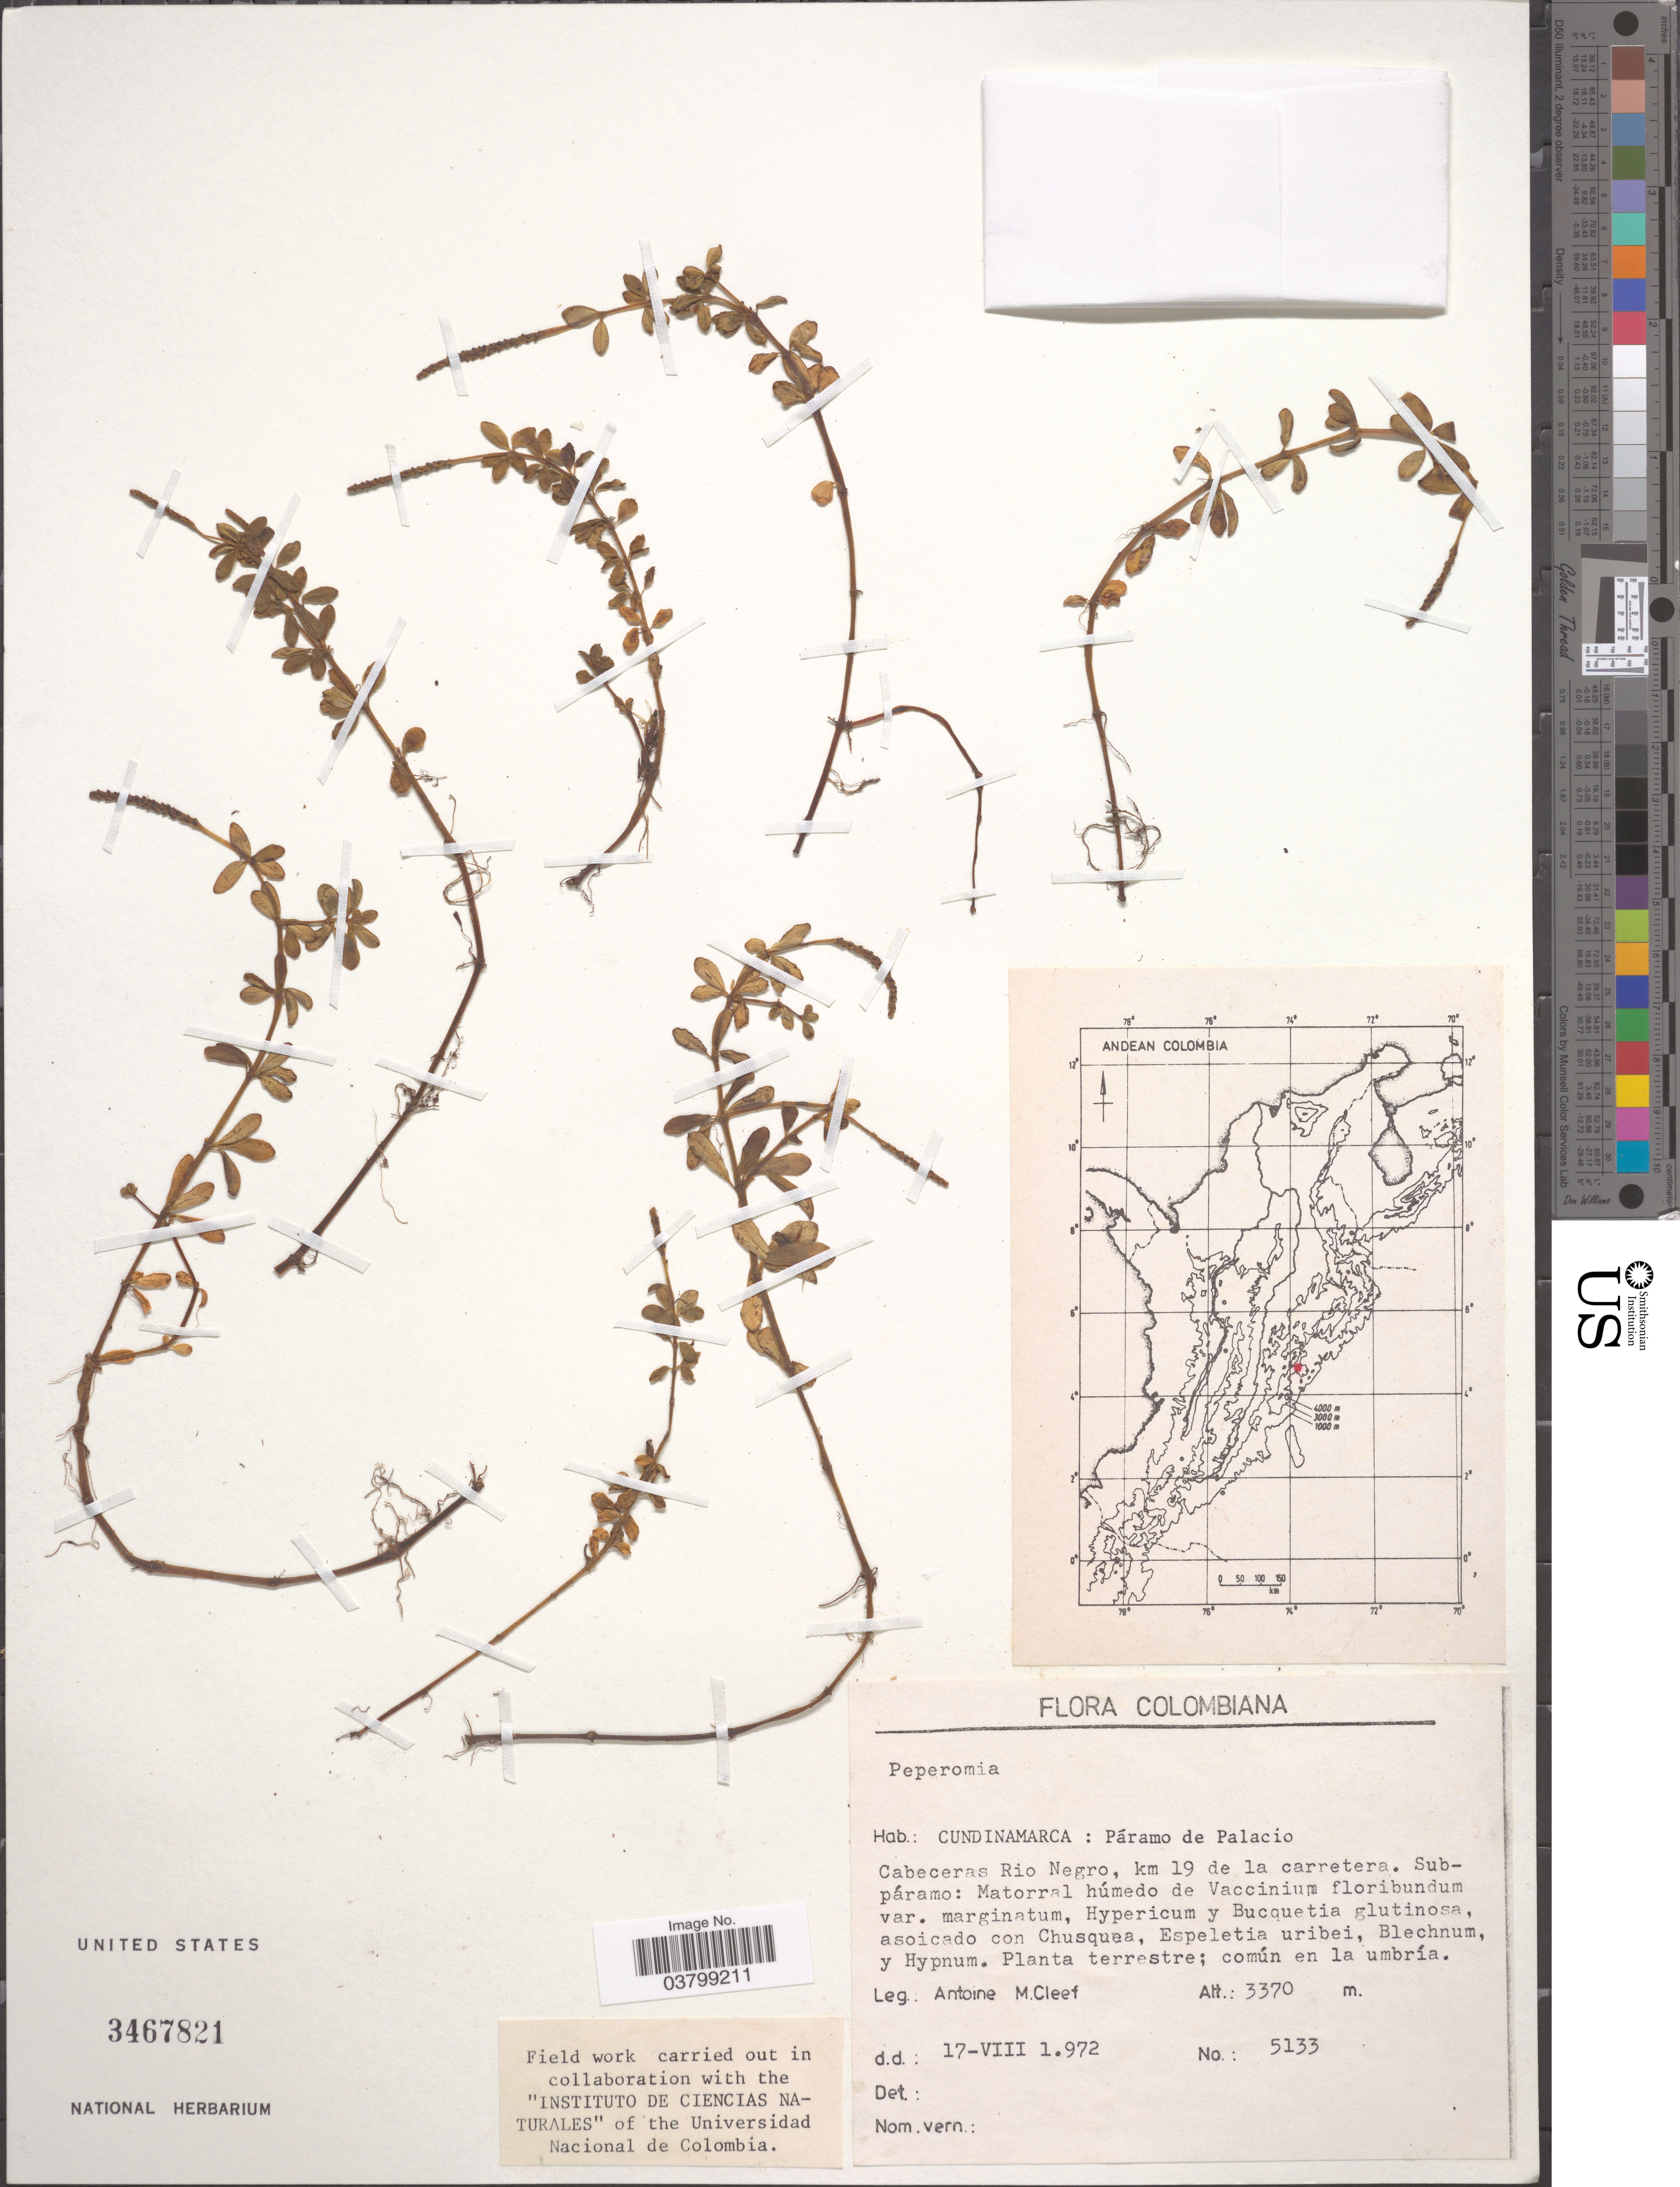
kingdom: Plantae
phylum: Tracheophyta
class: Magnoliopsida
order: Piperales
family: Piperaceae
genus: Peperomia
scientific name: Peperomia microphylla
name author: Kunth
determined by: Jiménez, José Estaban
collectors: A. M. Cleef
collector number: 5133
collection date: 1972-08-17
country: Colombia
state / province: Cundinamarca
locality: Páramo de Palacio. Cabeceras Rio Negro, km 19 de la carretera. Sub-páramo.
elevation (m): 3370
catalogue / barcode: US 3467821